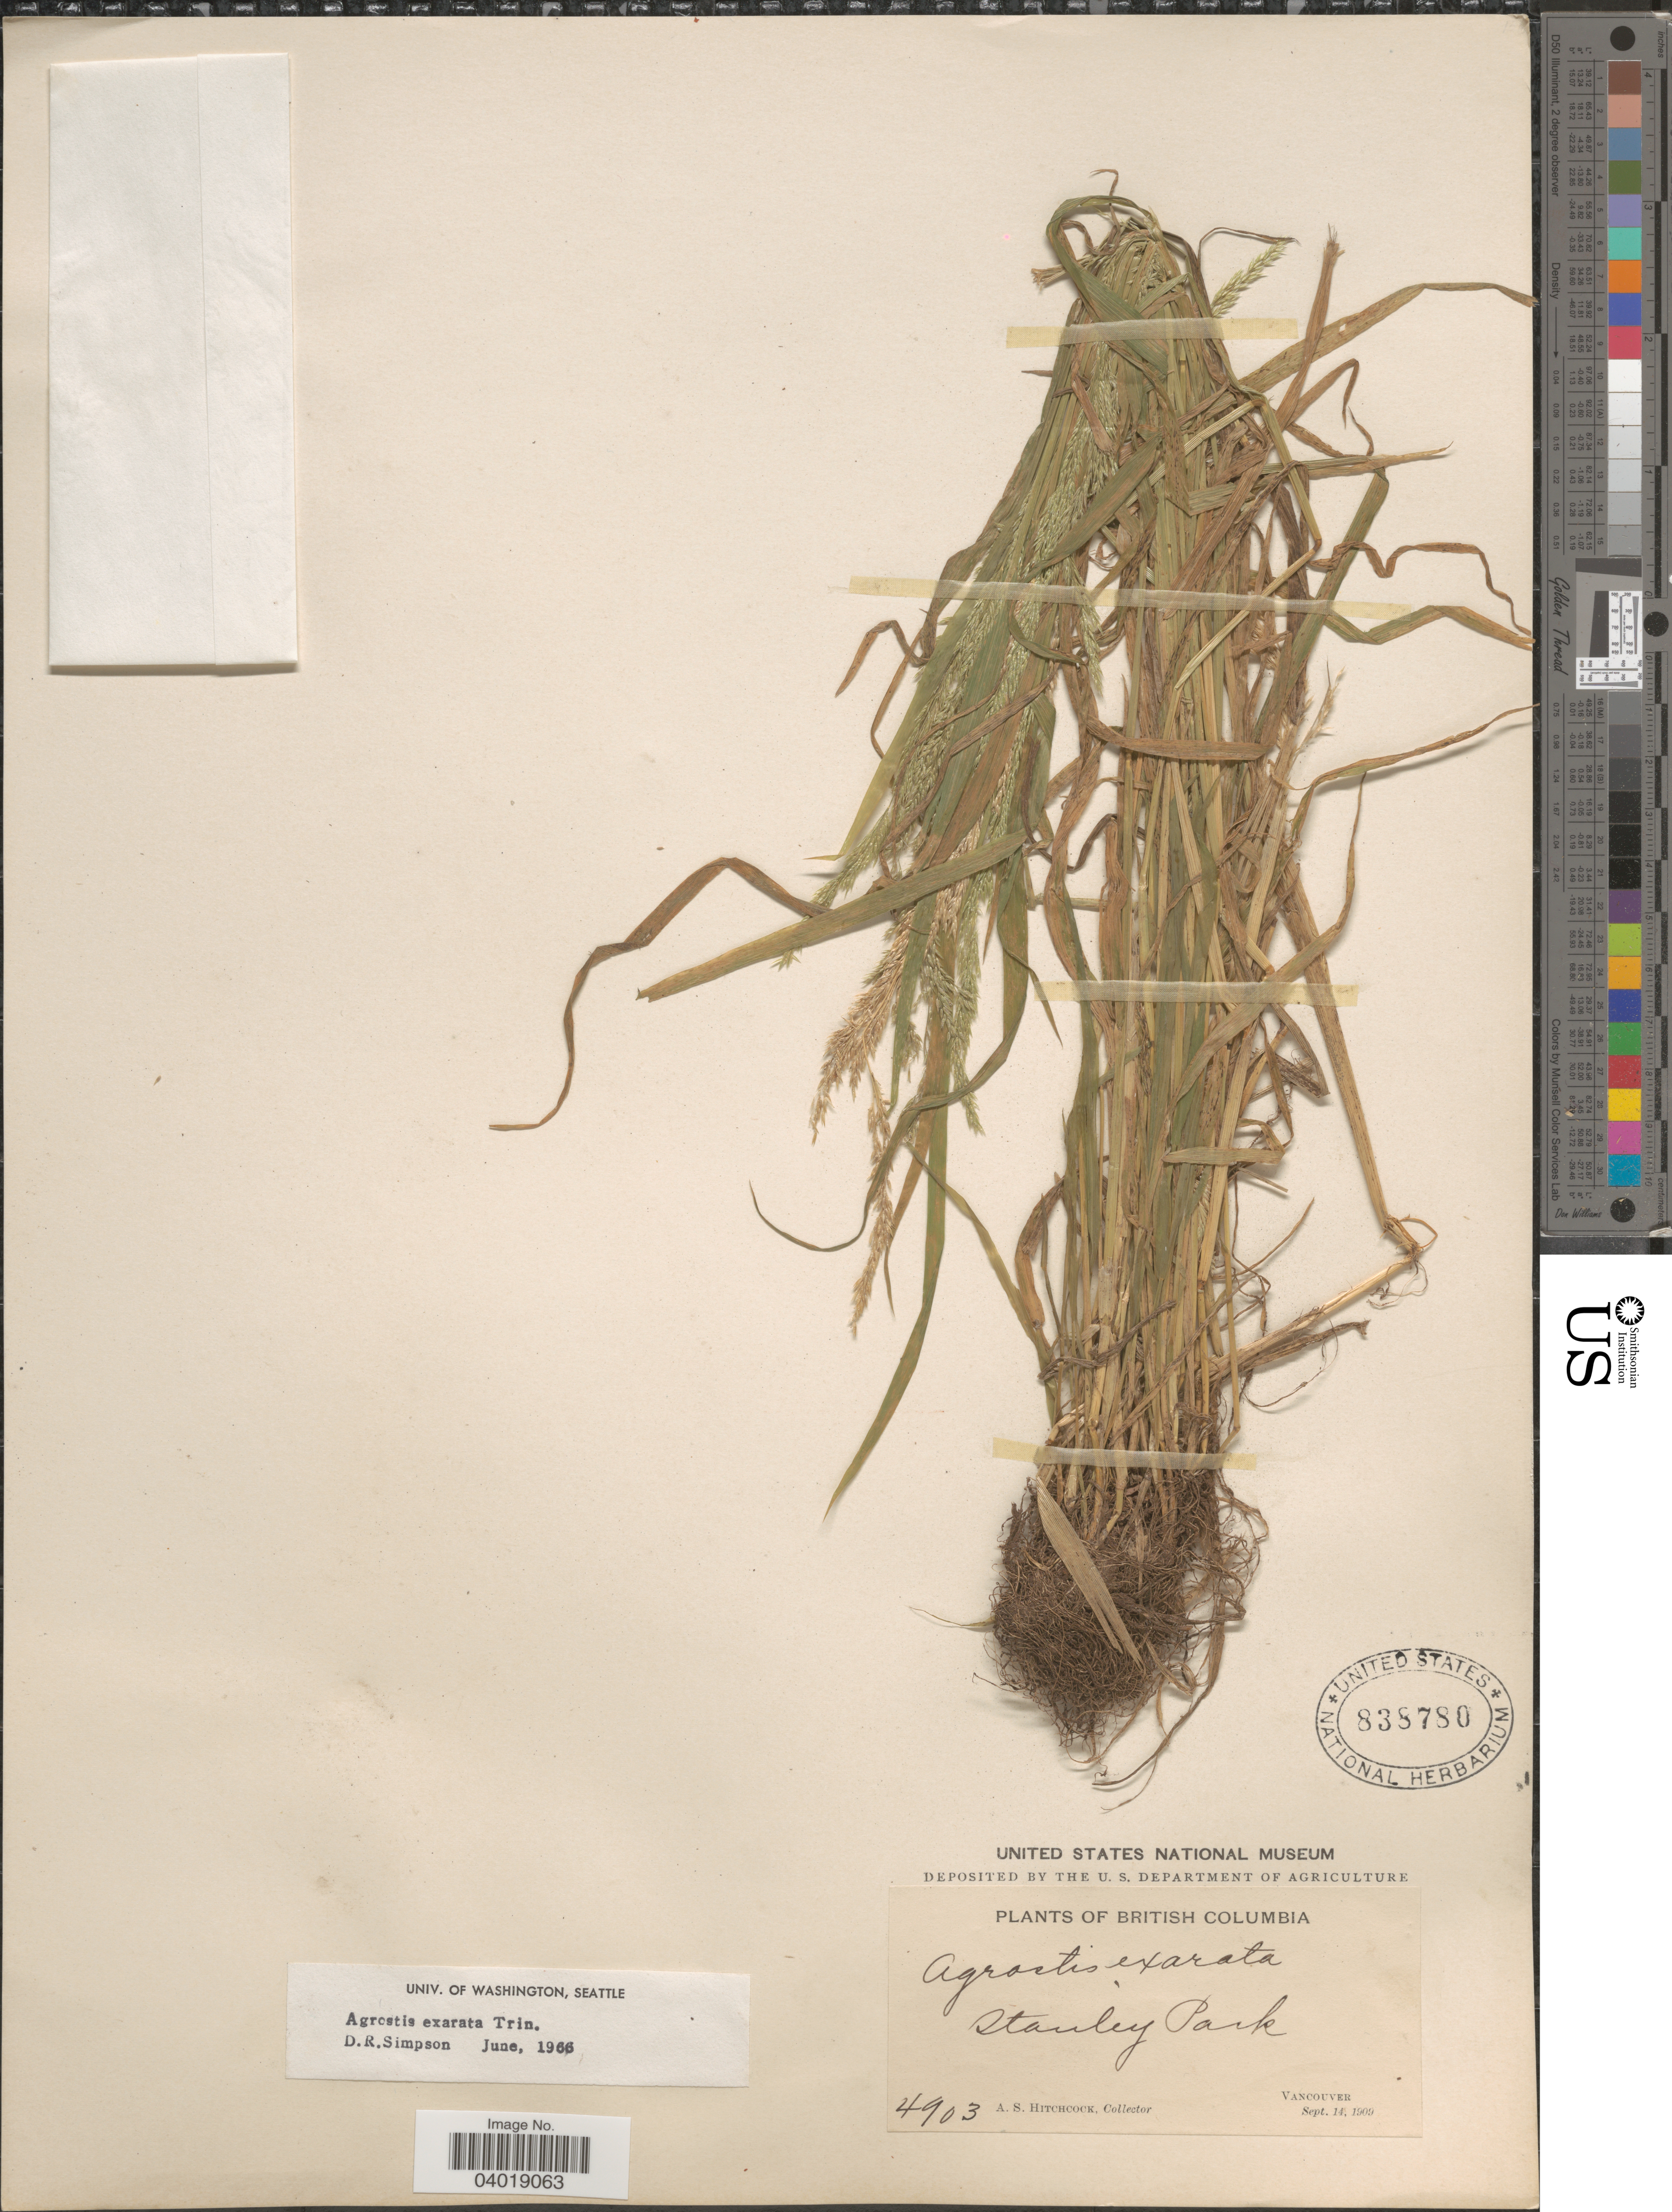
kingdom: Plantae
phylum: Tracheophyta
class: Liliopsida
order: Poales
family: Poaceae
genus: Agrostis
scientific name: Agrostis exarata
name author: Trin.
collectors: A. S. Hitchcock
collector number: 4903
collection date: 1909-09-14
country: Canada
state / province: British Columbia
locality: Stanley Park. Vancouver.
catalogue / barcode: US 838780